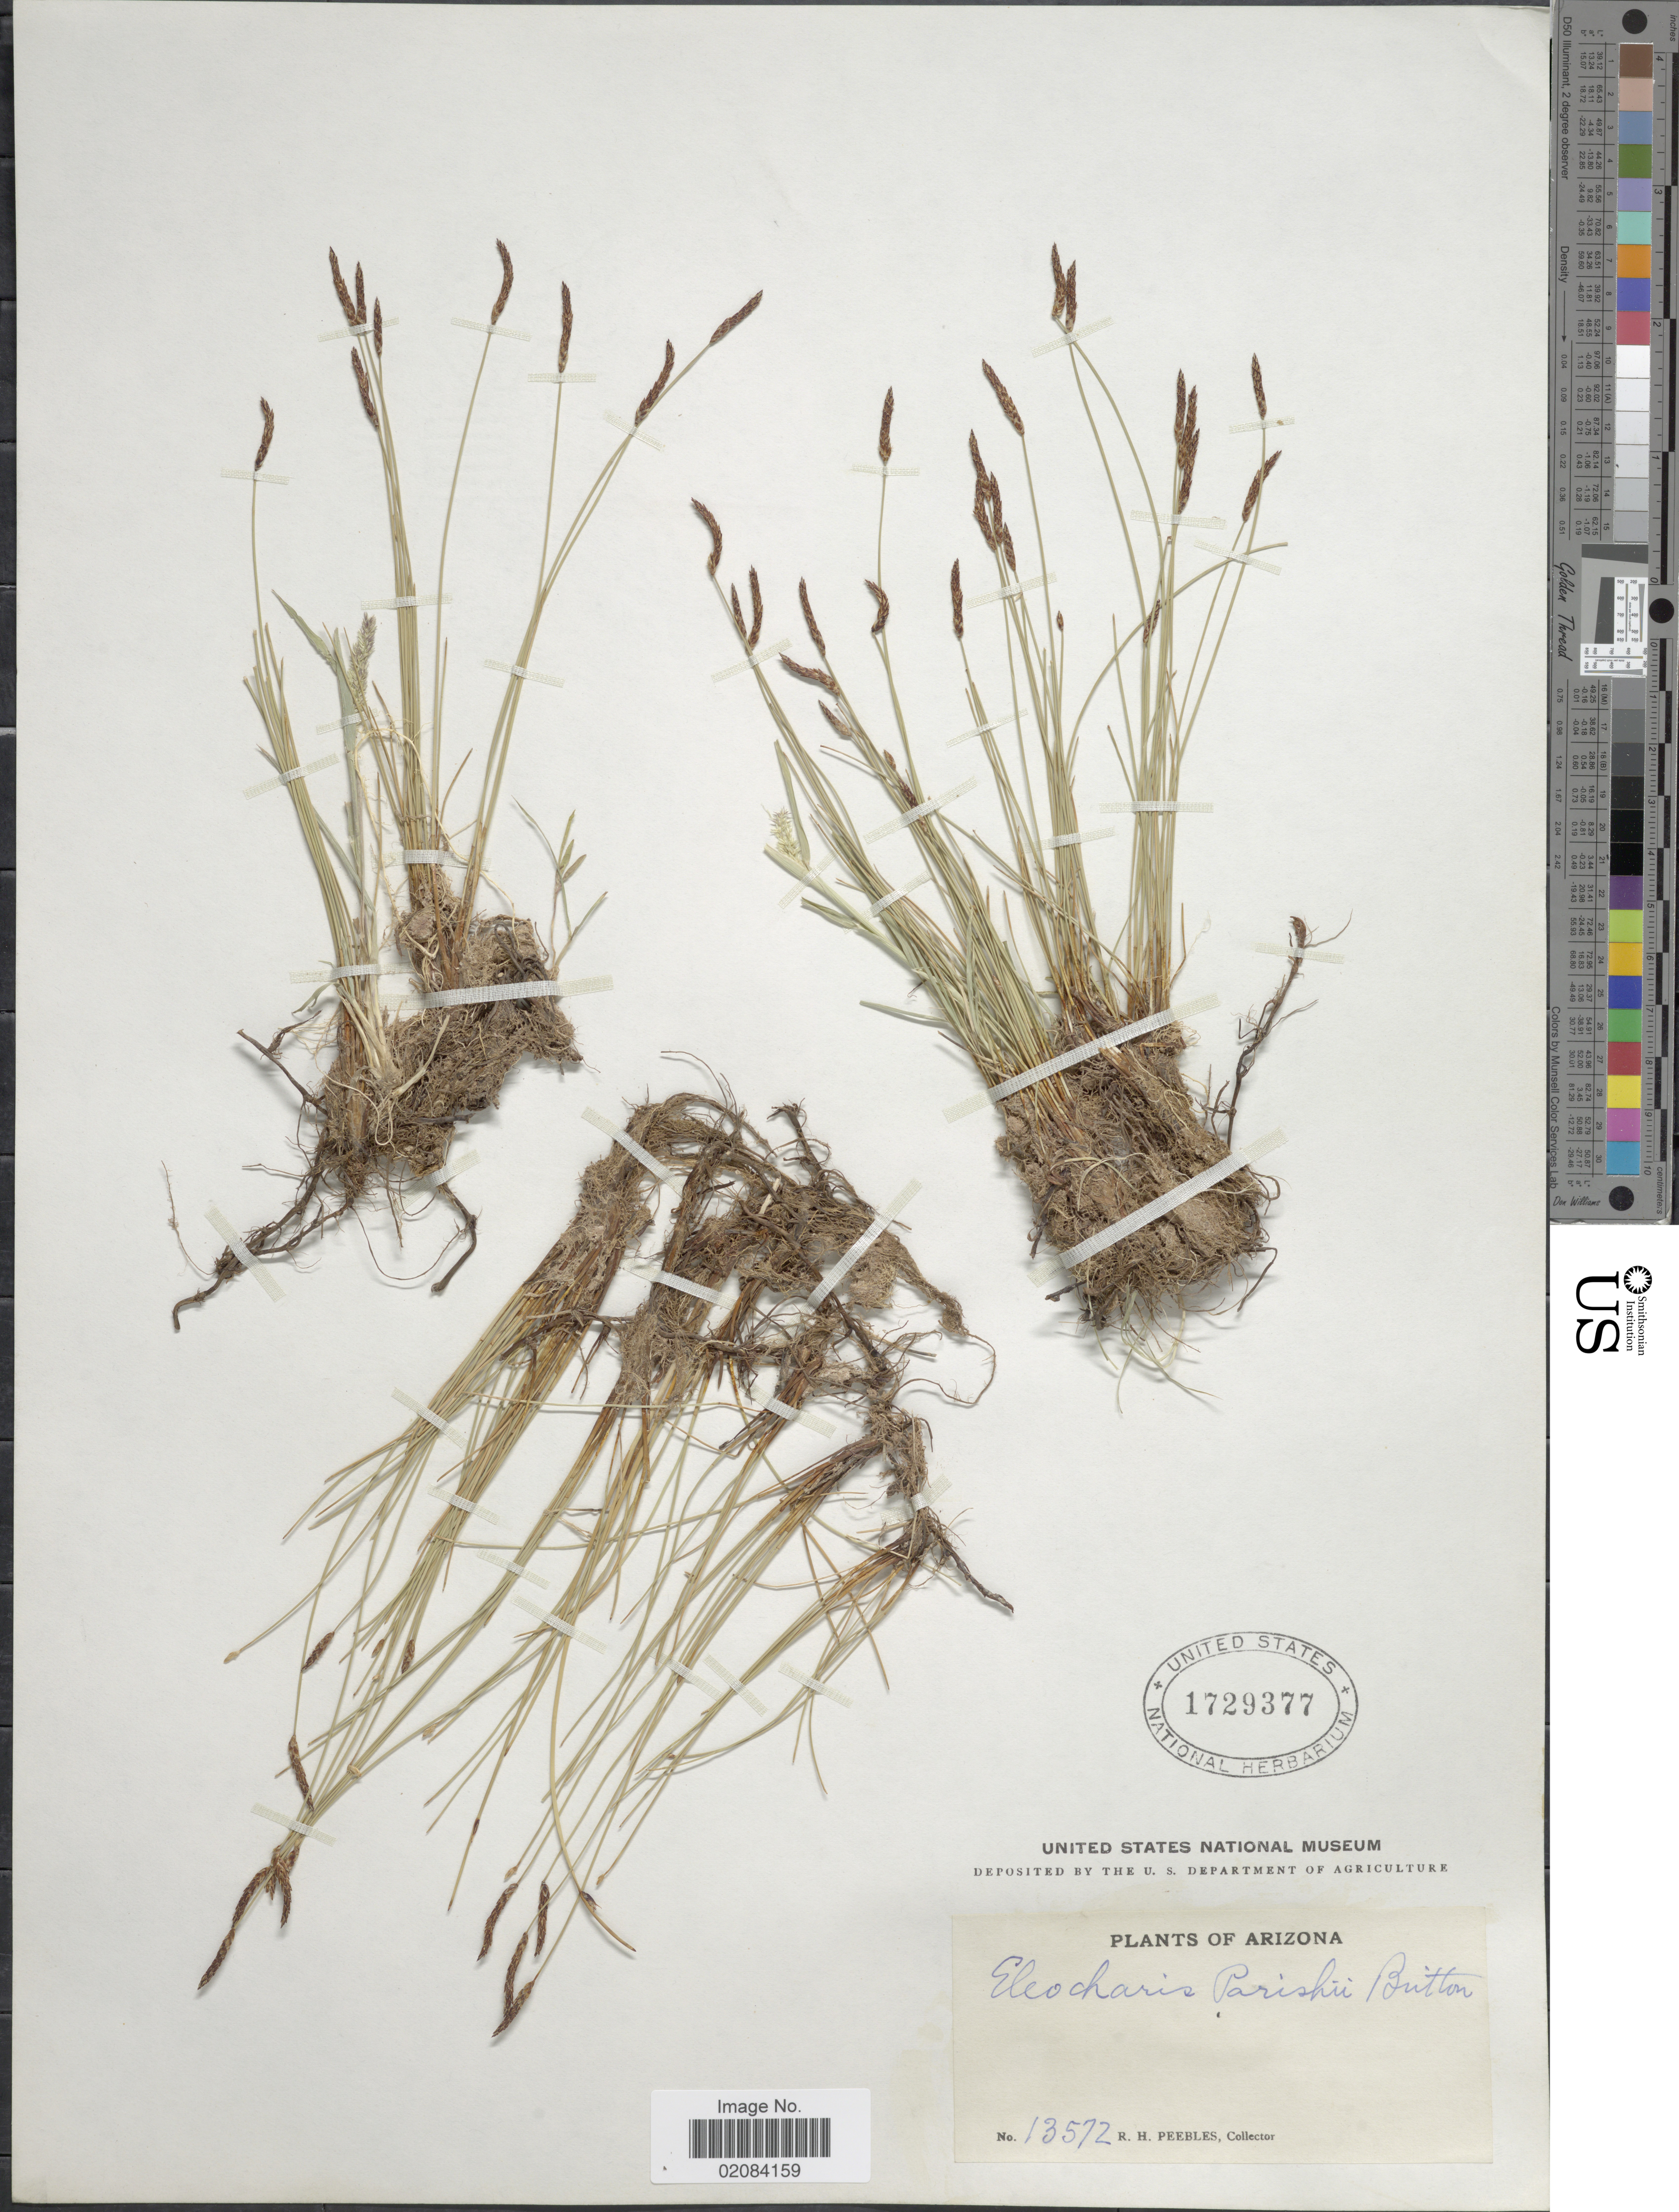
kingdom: Plantae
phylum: Tracheophyta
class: Liliopsida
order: Poales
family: Cyperaceae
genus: Eleocharis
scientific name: Eleocharis parishii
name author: Britton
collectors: R. H. Peebles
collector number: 13572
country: United States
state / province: Arizona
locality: Arizona.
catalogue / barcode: US 1729377